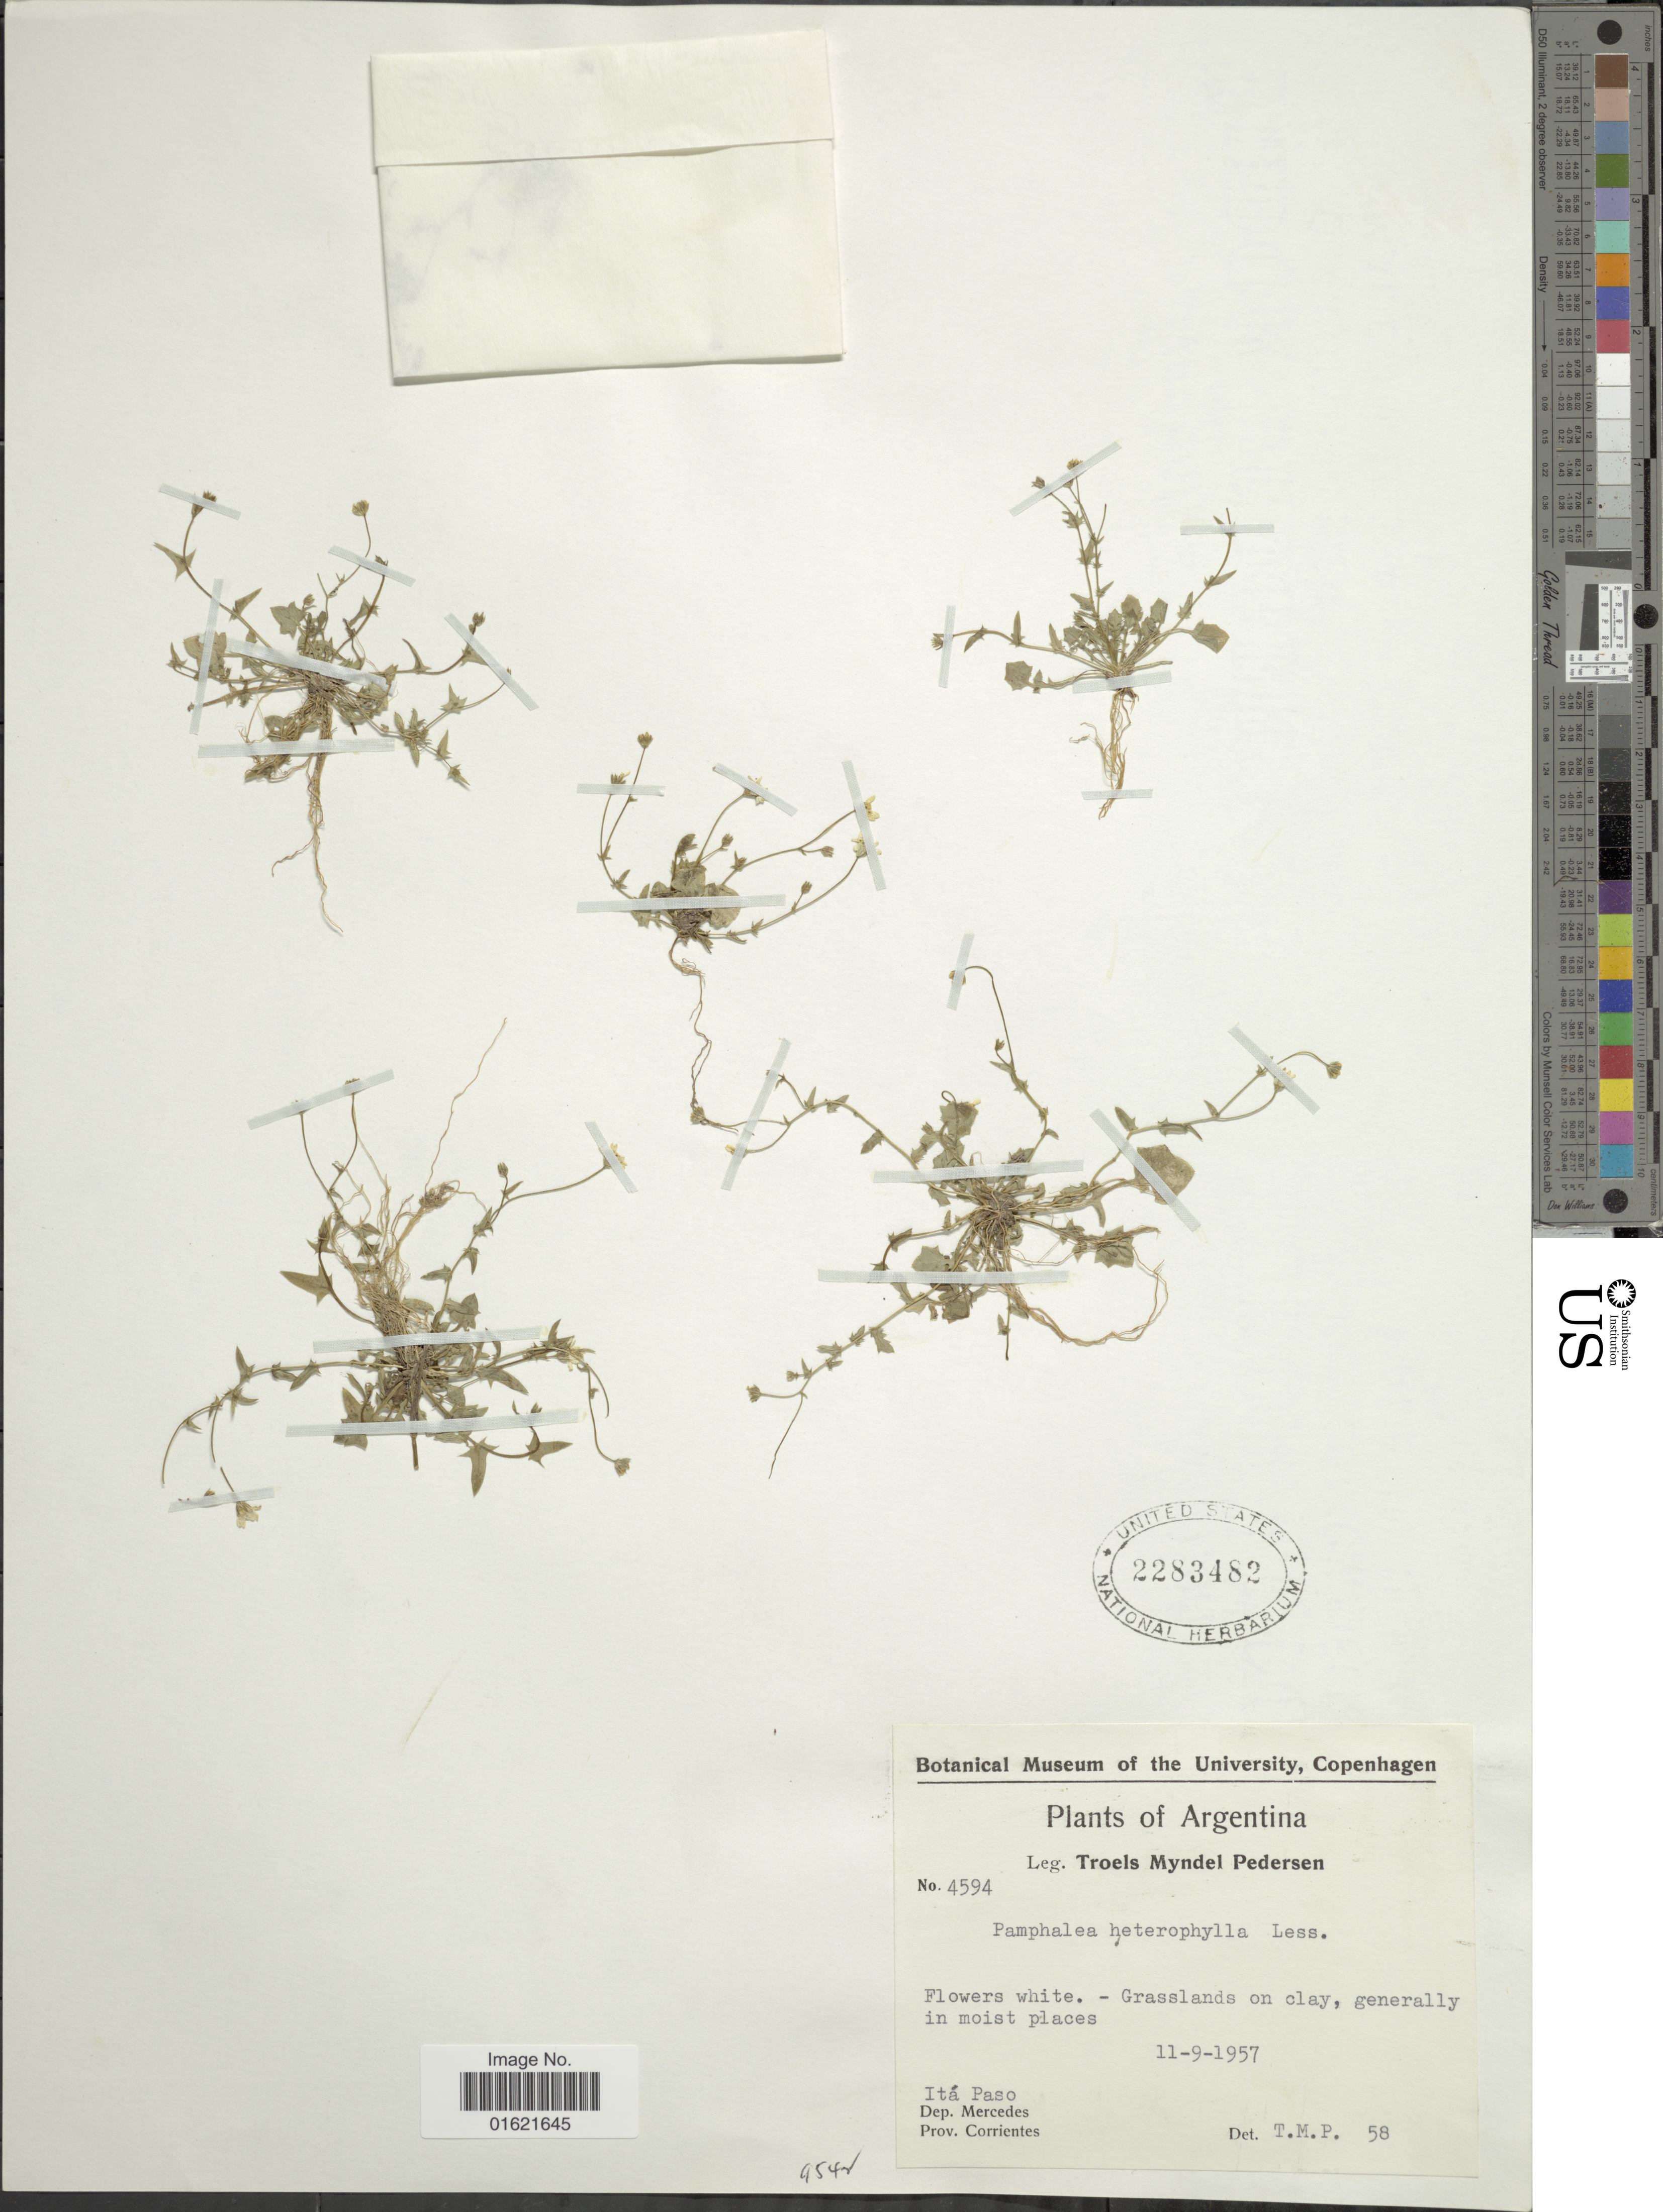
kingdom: Plantae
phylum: Tracheophyta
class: Magnoliopsida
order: Asterales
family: Asteraceae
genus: Panphalea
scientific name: Panphalea heterophylla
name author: Less.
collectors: T. Pederson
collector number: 4594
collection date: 1957-09-11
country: Argentina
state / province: Corrientes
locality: Ita Paso, Dep. Mercedes, Prov. Corrientes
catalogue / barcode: US 2283482